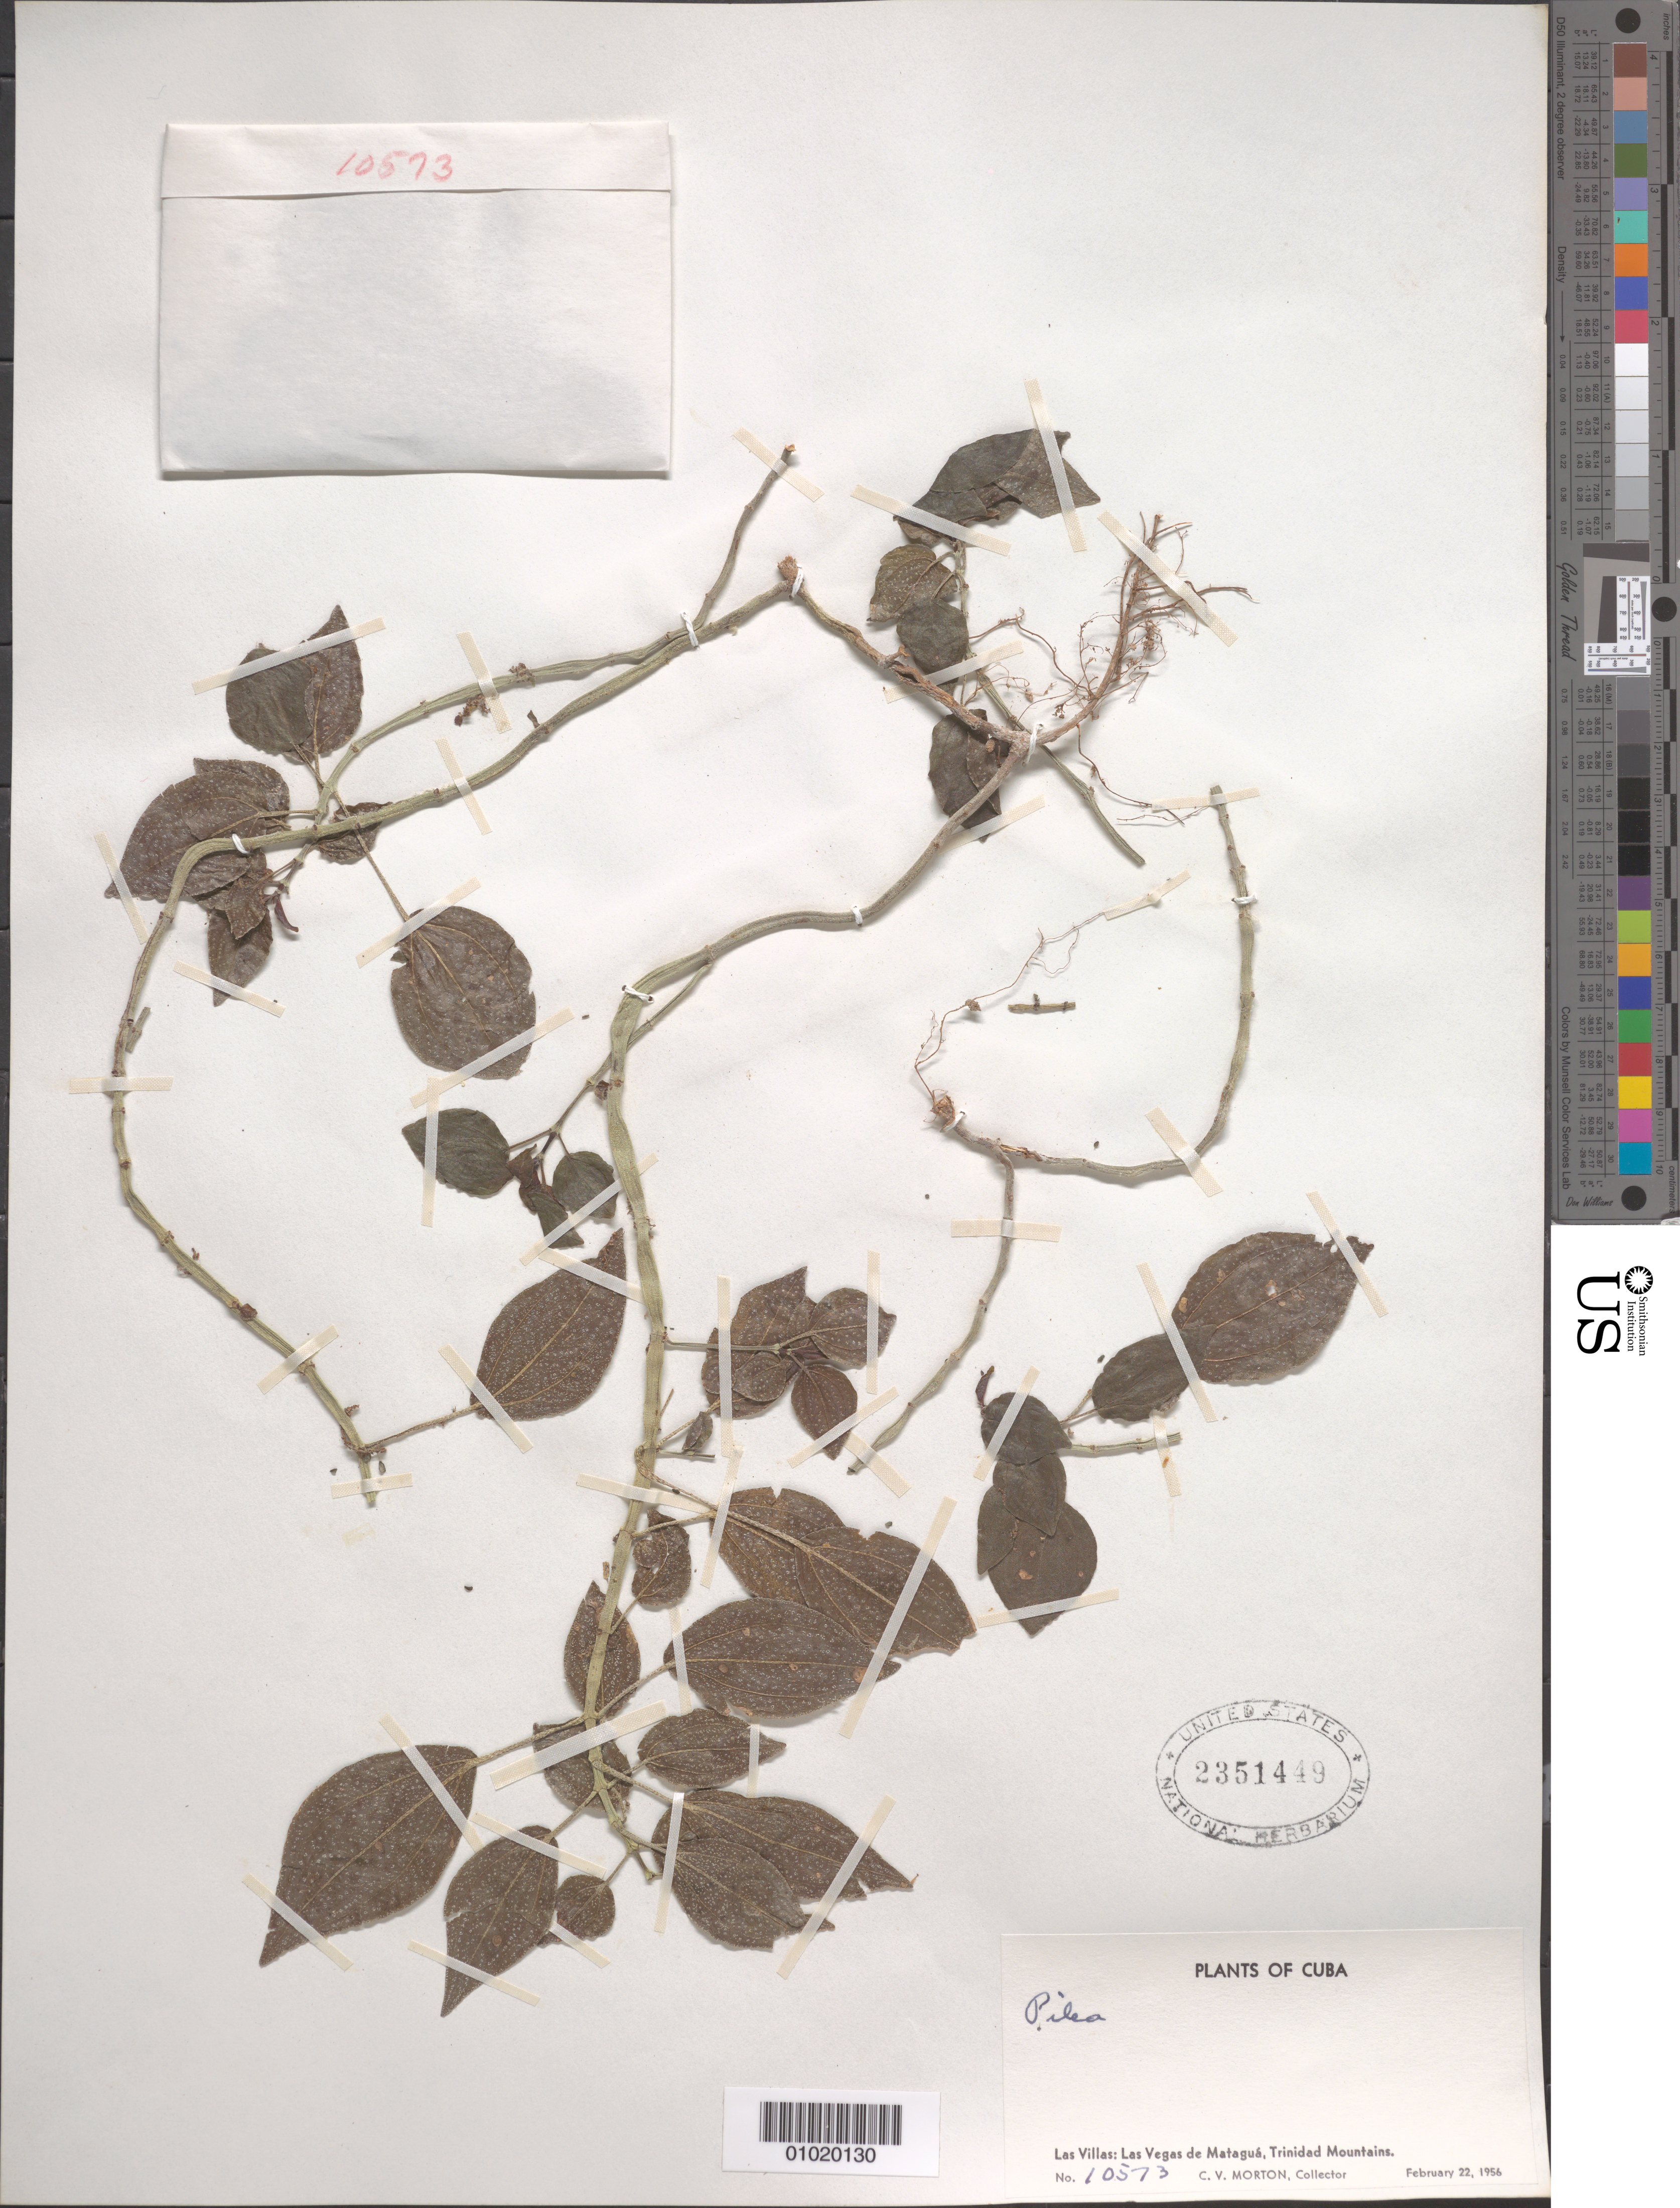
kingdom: Plantae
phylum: Tracheophyta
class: Magnoliopsida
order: Rosales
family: Urticaceae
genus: Pilea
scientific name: Pilea sp.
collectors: C. V. Morton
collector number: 10573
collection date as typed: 22 Feb 1956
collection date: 1956-02-22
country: Cuba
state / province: Las Villas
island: Cuba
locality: Las Vegas de Matagua, Trinidad Mountains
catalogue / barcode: US 2351449